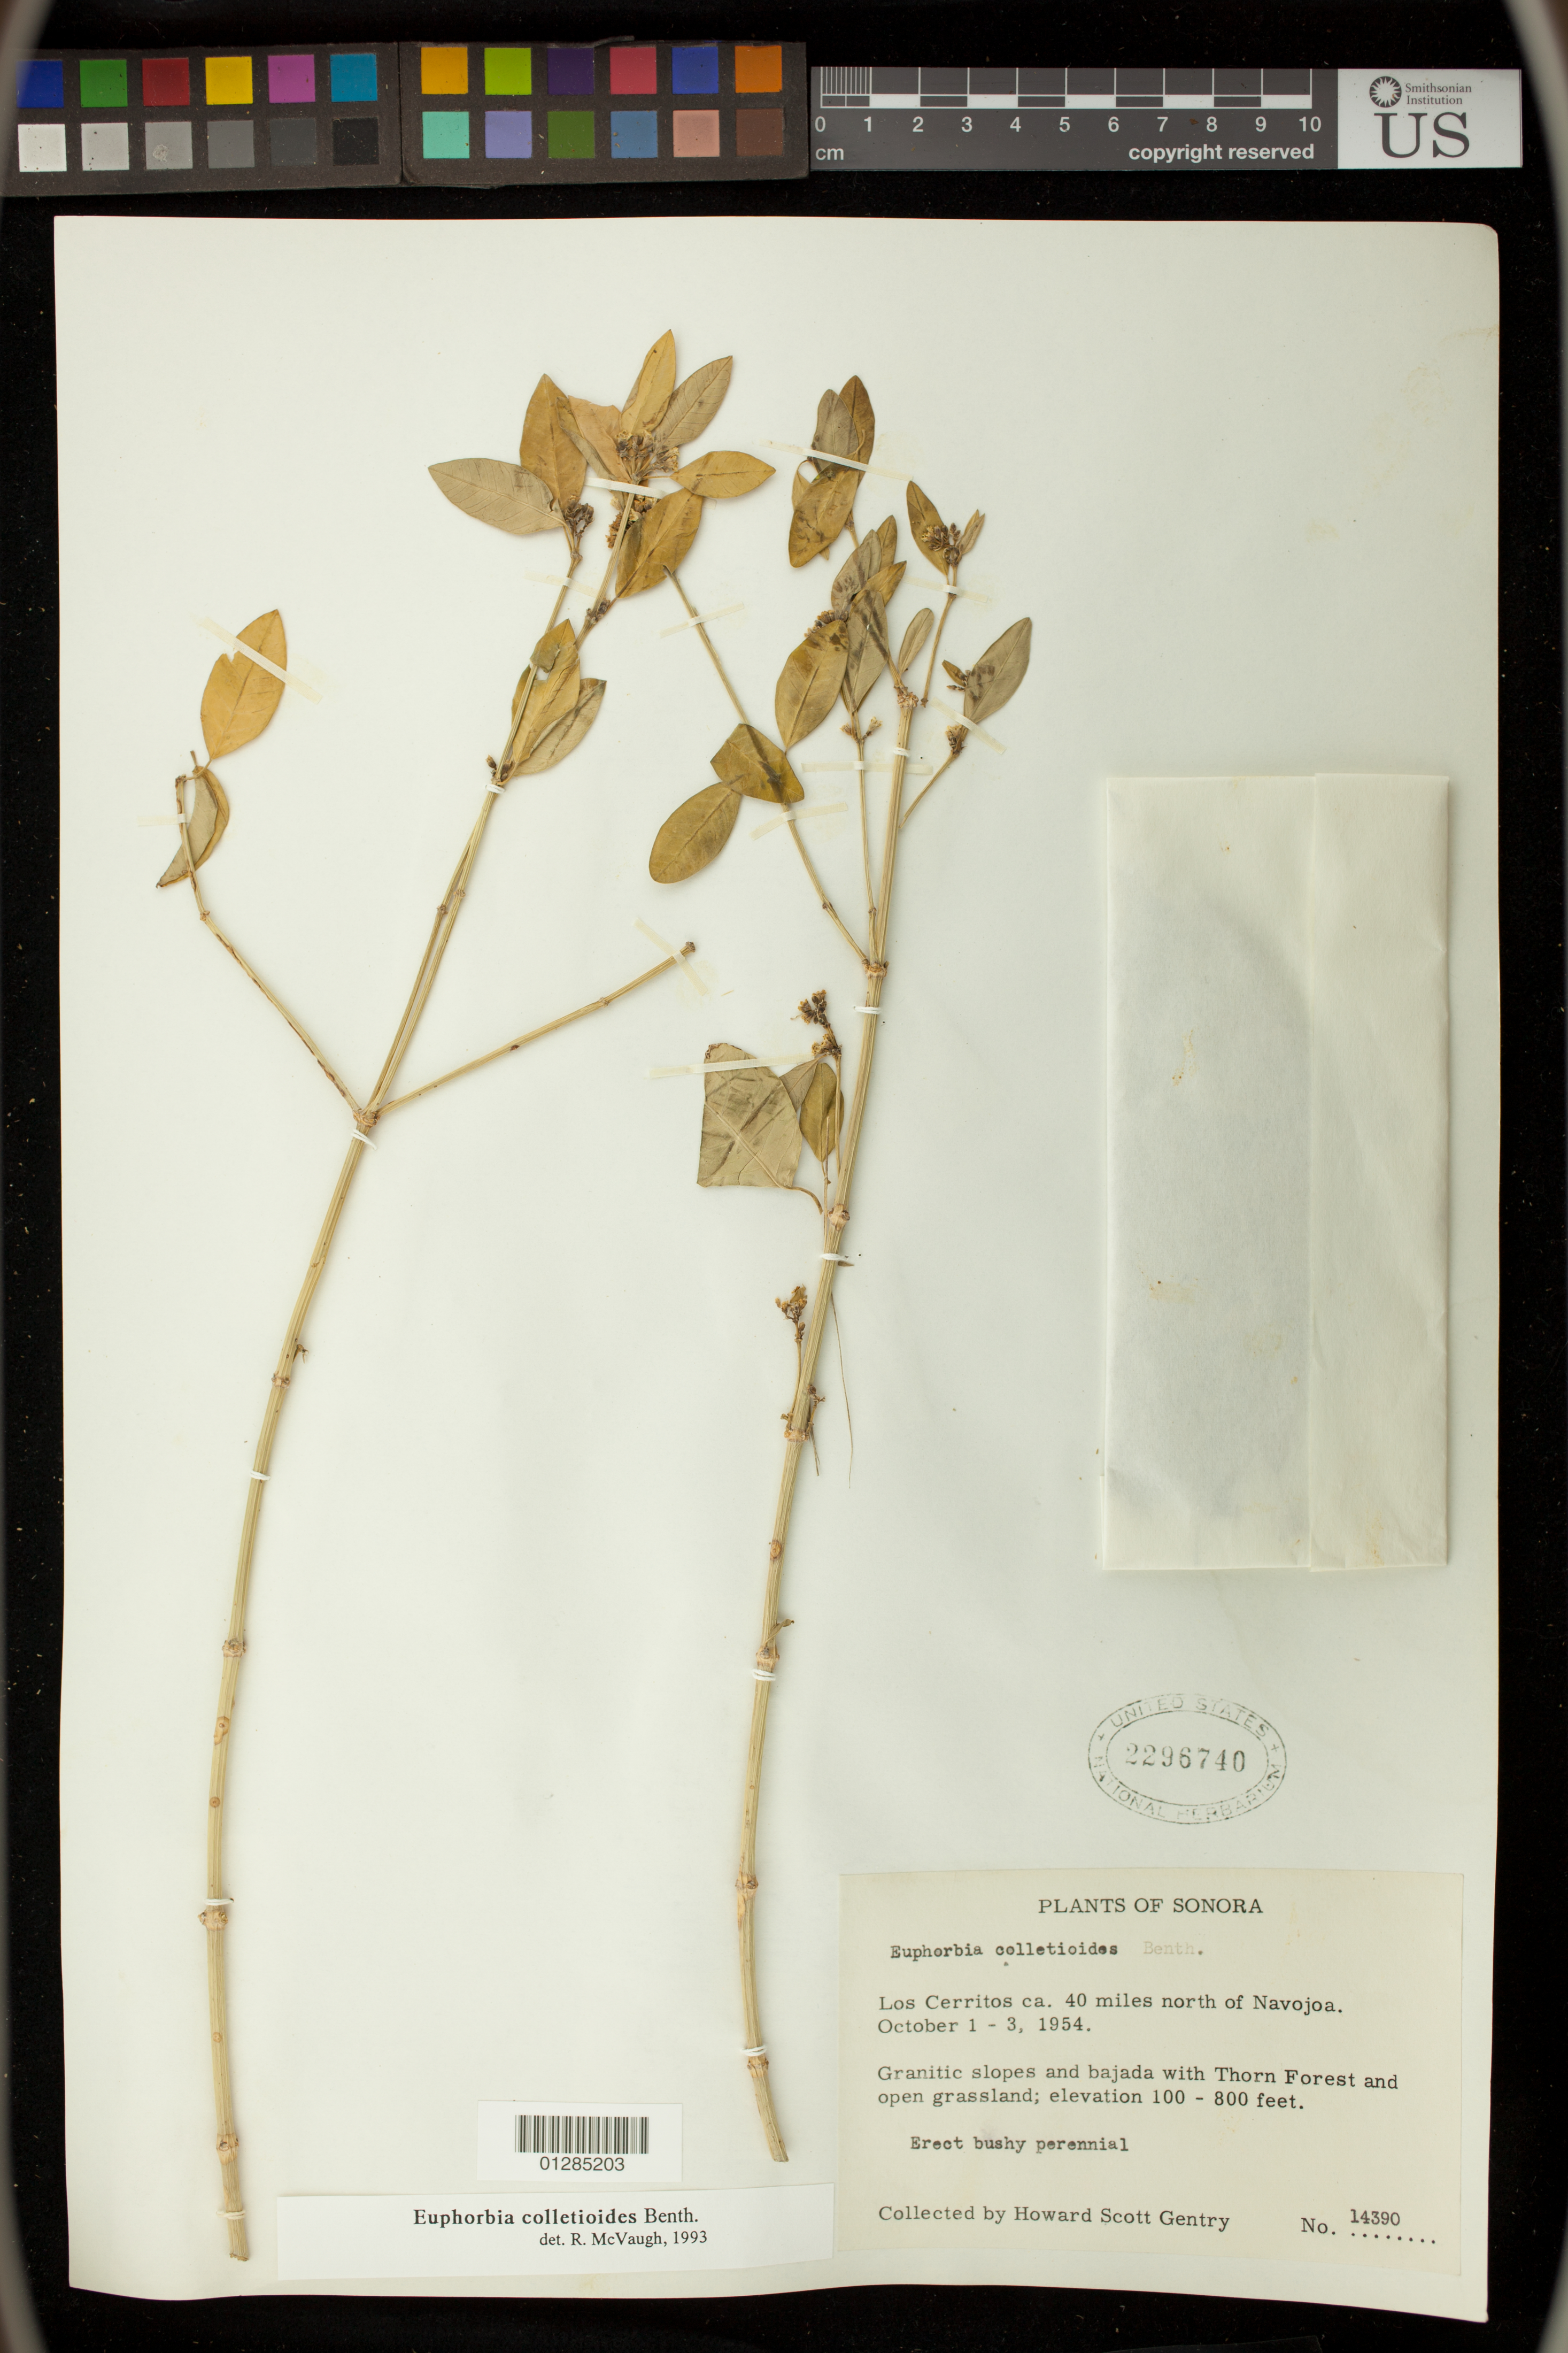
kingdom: Plantae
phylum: Tracheophyta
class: Magnoliopsida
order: Malpighiales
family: Euphorbiaceae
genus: Euphorbia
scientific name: Euphorbia colletioides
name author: Benth.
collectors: H. S. Gentry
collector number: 14390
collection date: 1954-10-01/1954-10-03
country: Mexico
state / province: Sonora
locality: Los Cerritos ca. 40 miles north of Navojoa.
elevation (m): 30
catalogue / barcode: US 2296740